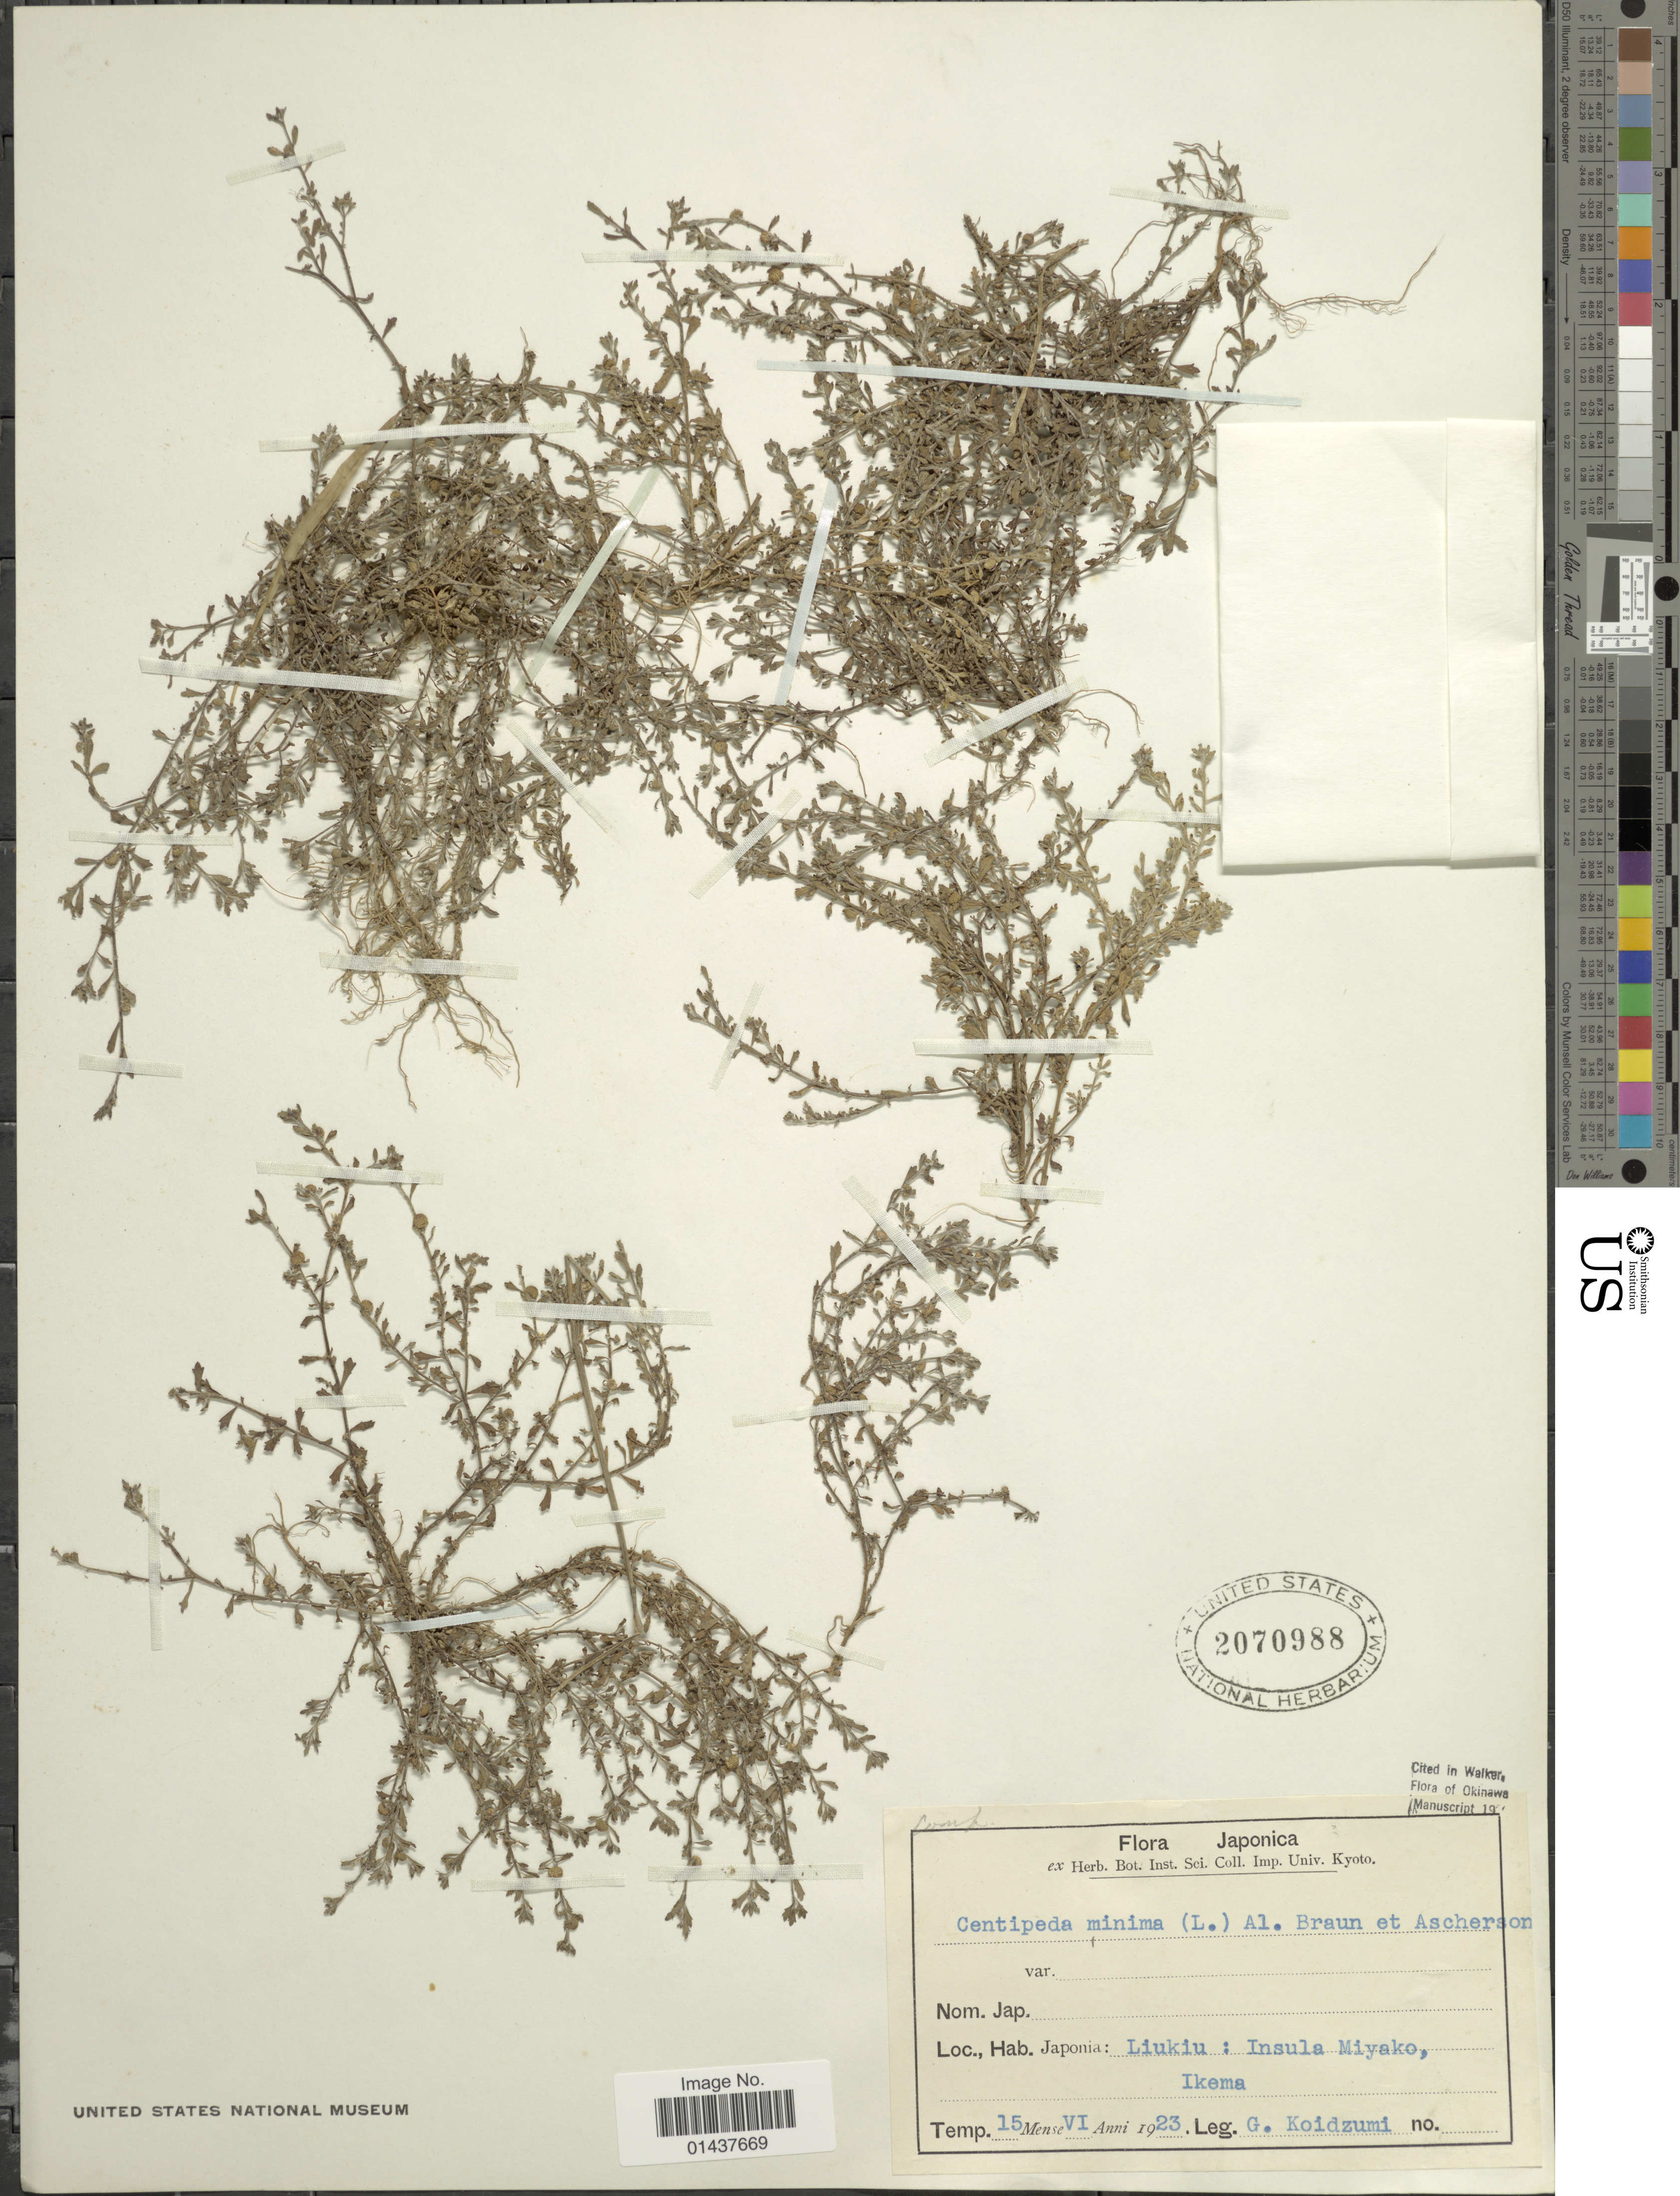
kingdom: Plantae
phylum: Tracheophyta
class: Magnoliopsida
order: Asterales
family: Asteraceae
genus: Centipeda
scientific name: Centipeda minima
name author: (L.) A. Braun & Asch.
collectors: G. Koidzumi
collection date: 1923-06-15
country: Japan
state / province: Okinawa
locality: Liukiu: Insula Miyako, Ikema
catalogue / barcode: US 2070988